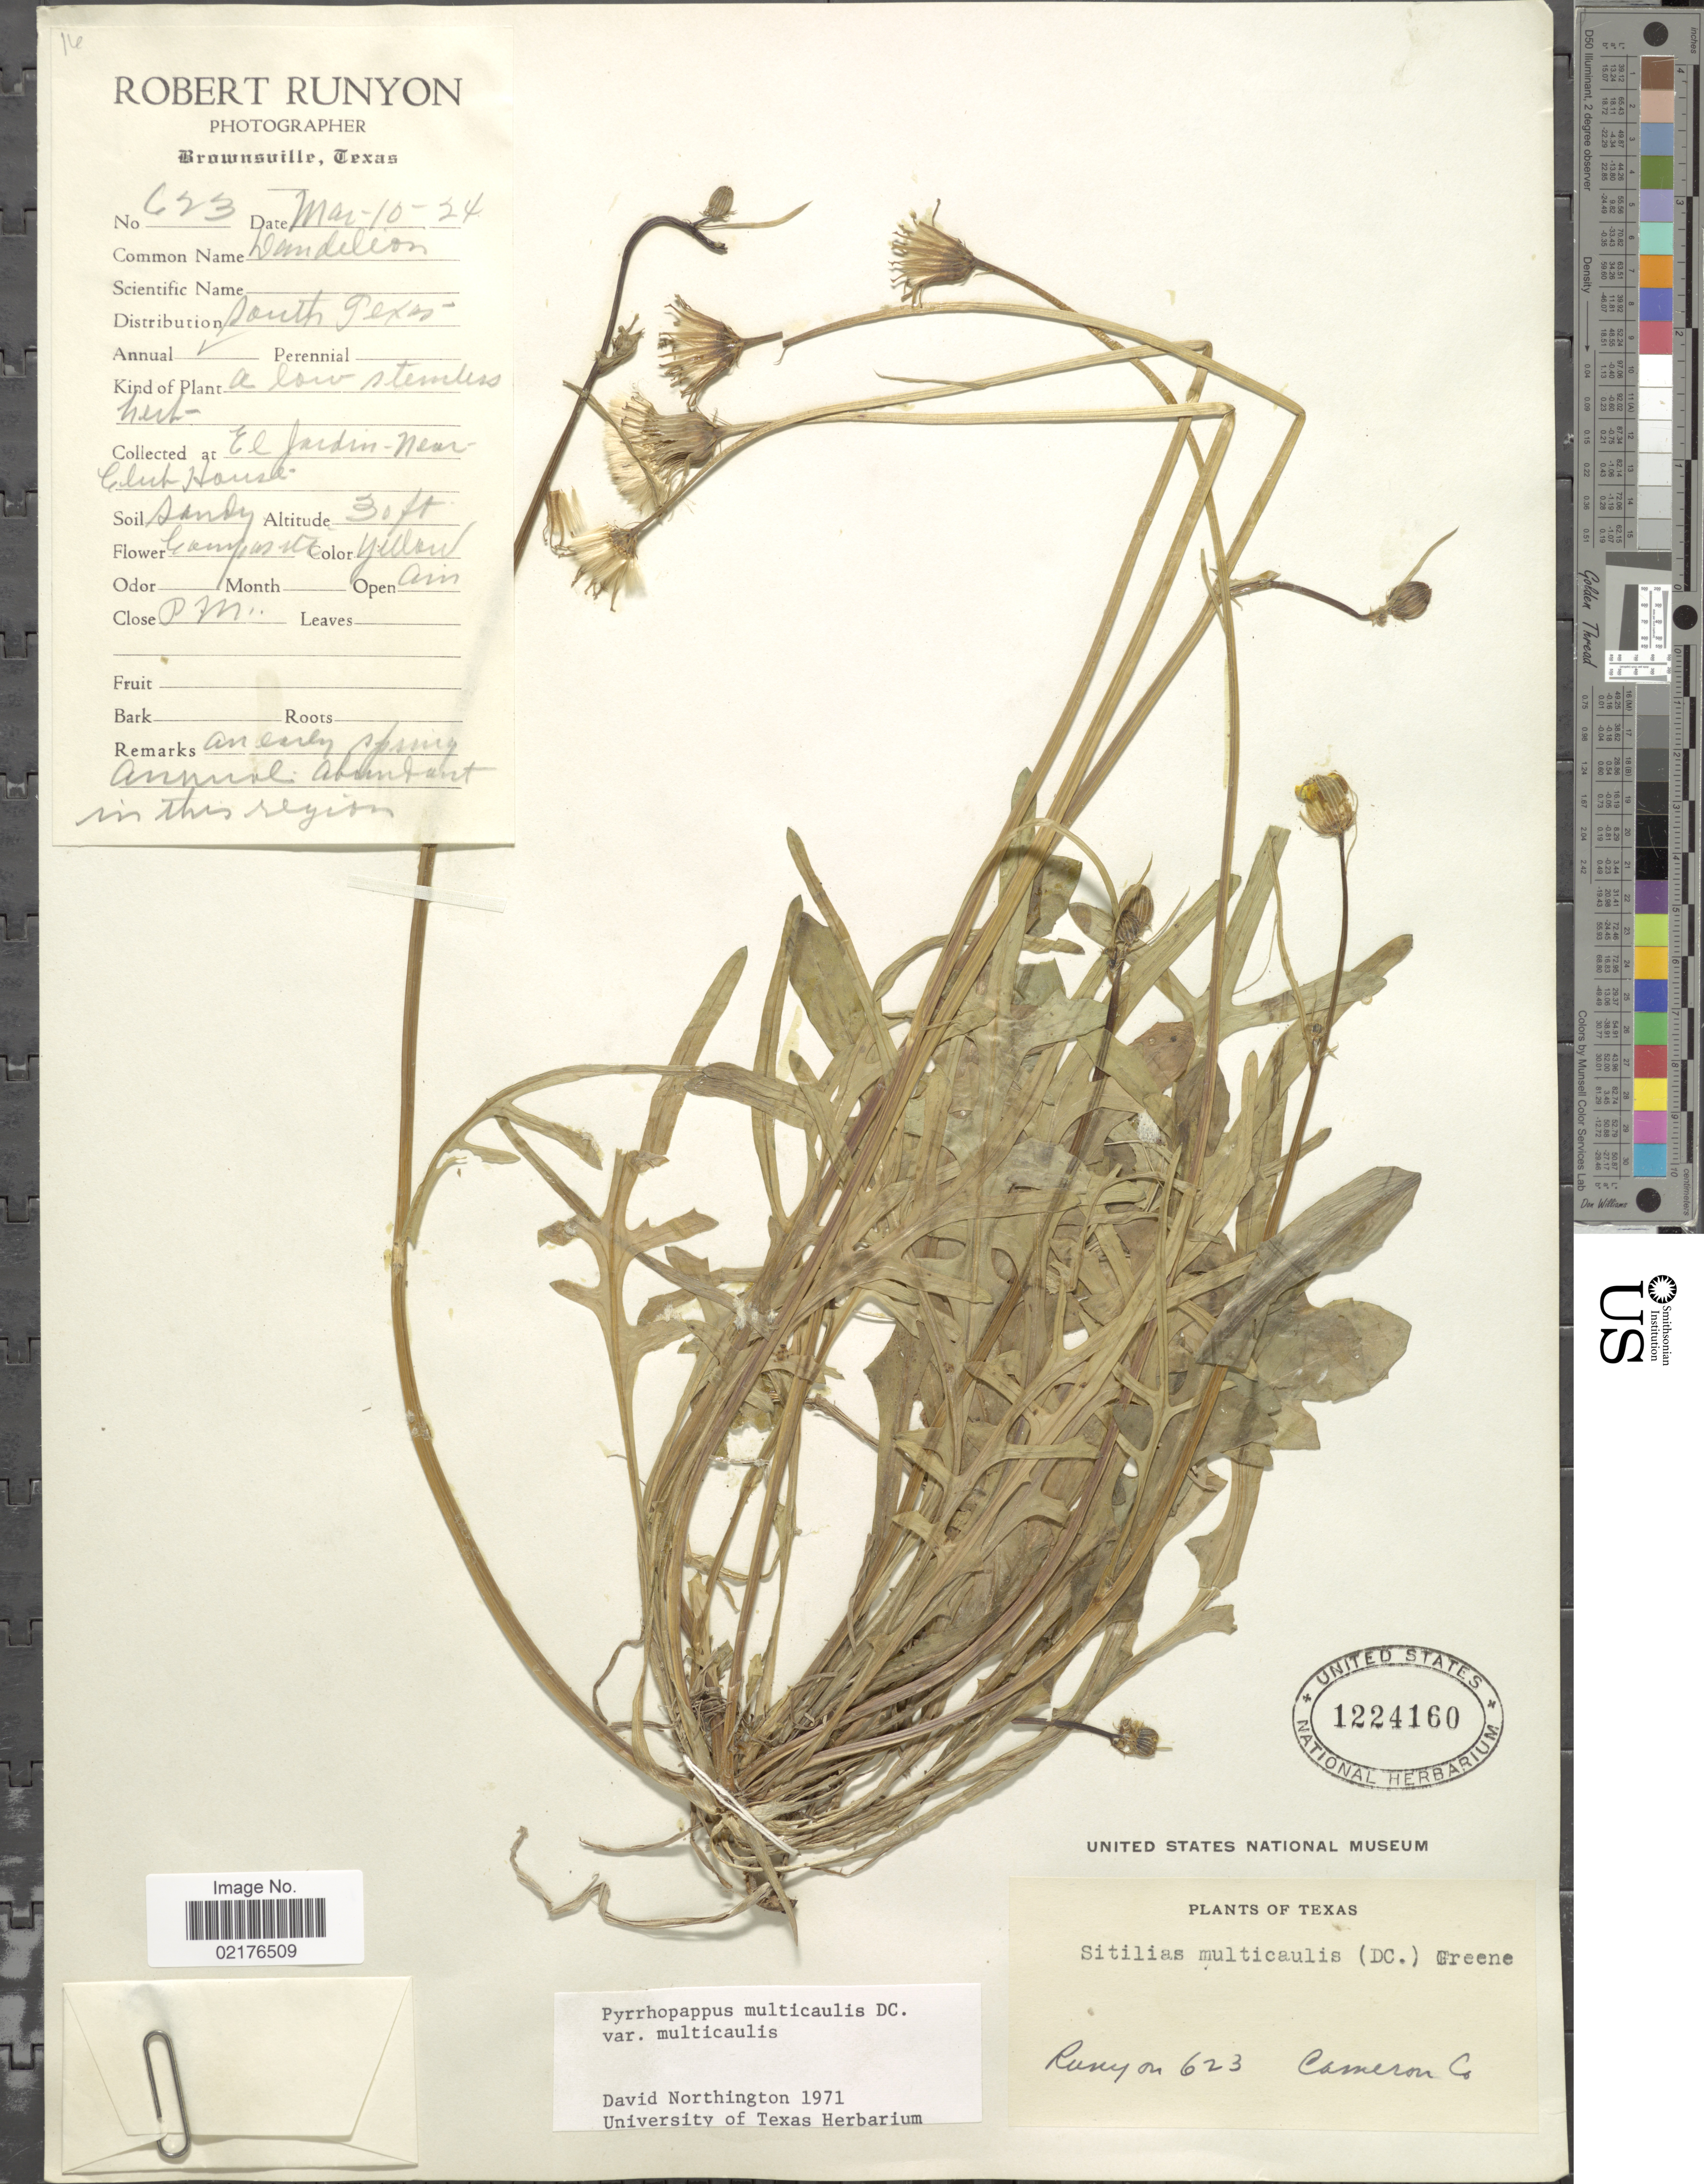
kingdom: Plantae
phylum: Tracheophyta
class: Magnoliopsida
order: Asterales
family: Asteraceae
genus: Pyrrhopappus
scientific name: Pyrrhopappus pauciflorus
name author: (D. Don) DC.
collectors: R. Runyon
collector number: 623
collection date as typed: Transcribed d/m/y: 10/3/24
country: United States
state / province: Texas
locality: Cameron Co.,m South Texas, El Jardin near Club House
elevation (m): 9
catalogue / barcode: US 1224160